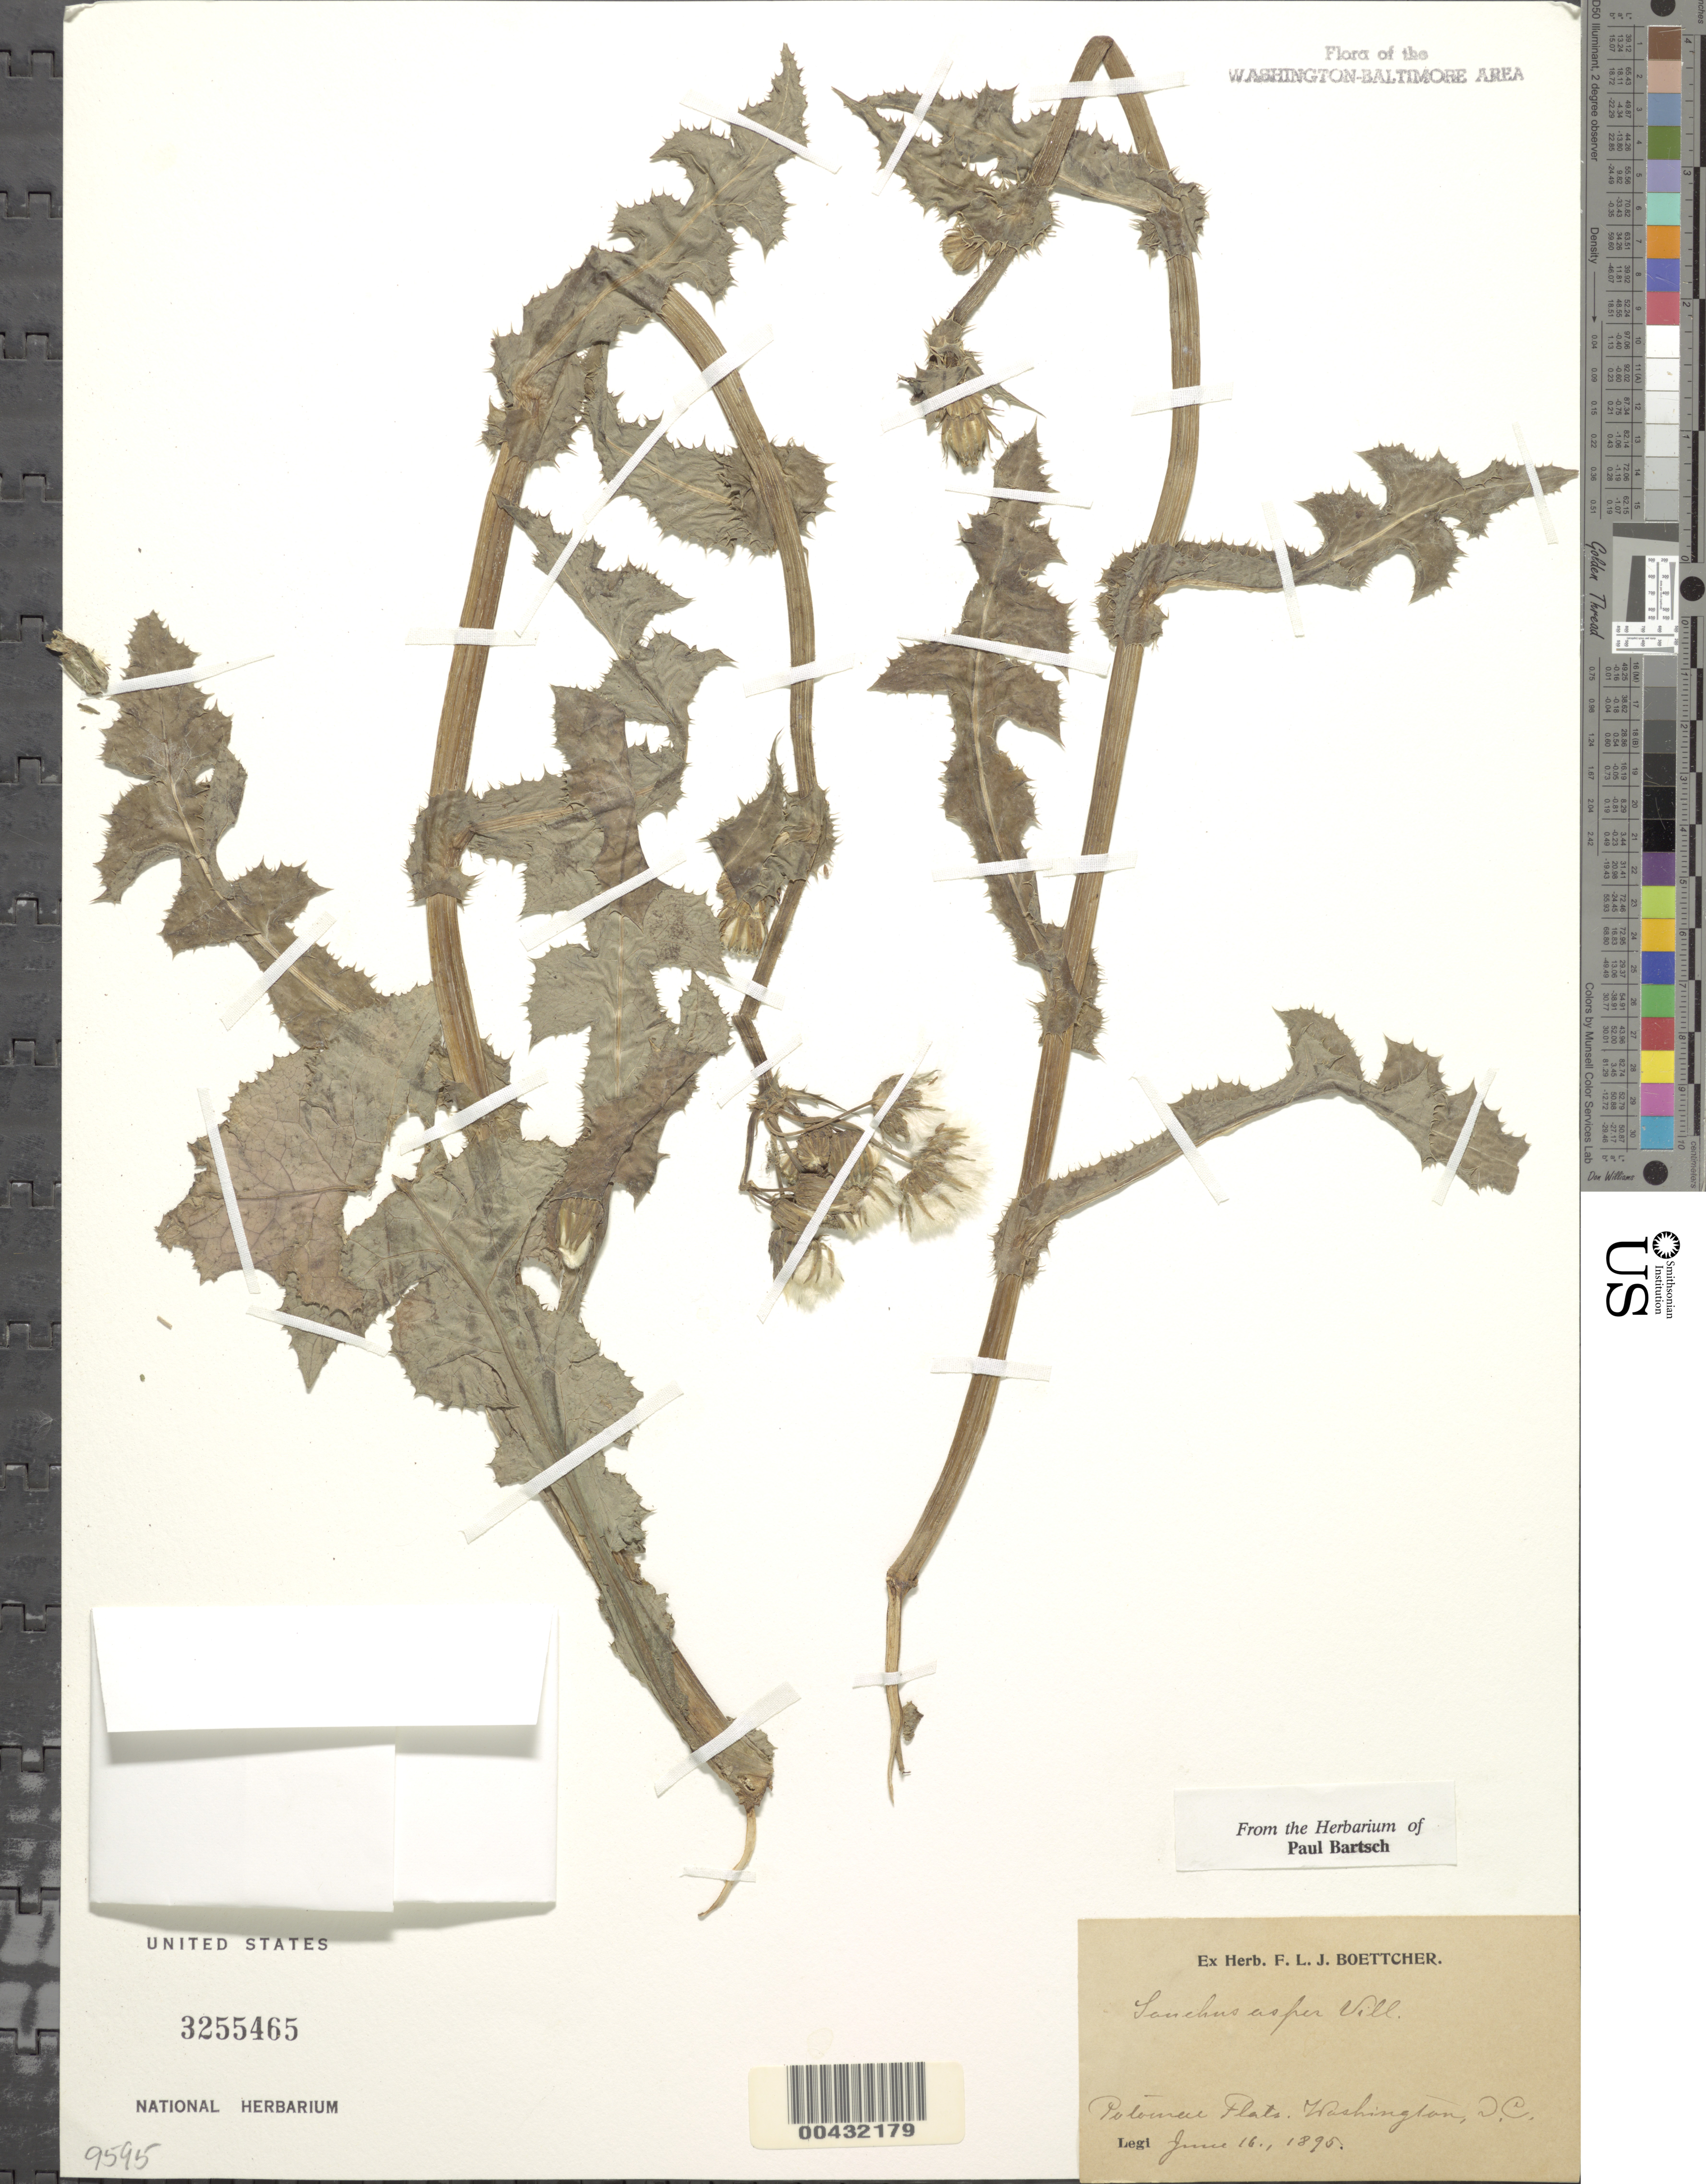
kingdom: Plantae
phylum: Tracheophyta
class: Magnoliopsida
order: Asterales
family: Asteraceae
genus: Sonchus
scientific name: Sonchus asper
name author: (L.) Hill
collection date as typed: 16 Jun 1895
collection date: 1895-06-16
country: United States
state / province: District of Columbia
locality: Potomac flats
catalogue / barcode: US 3255465